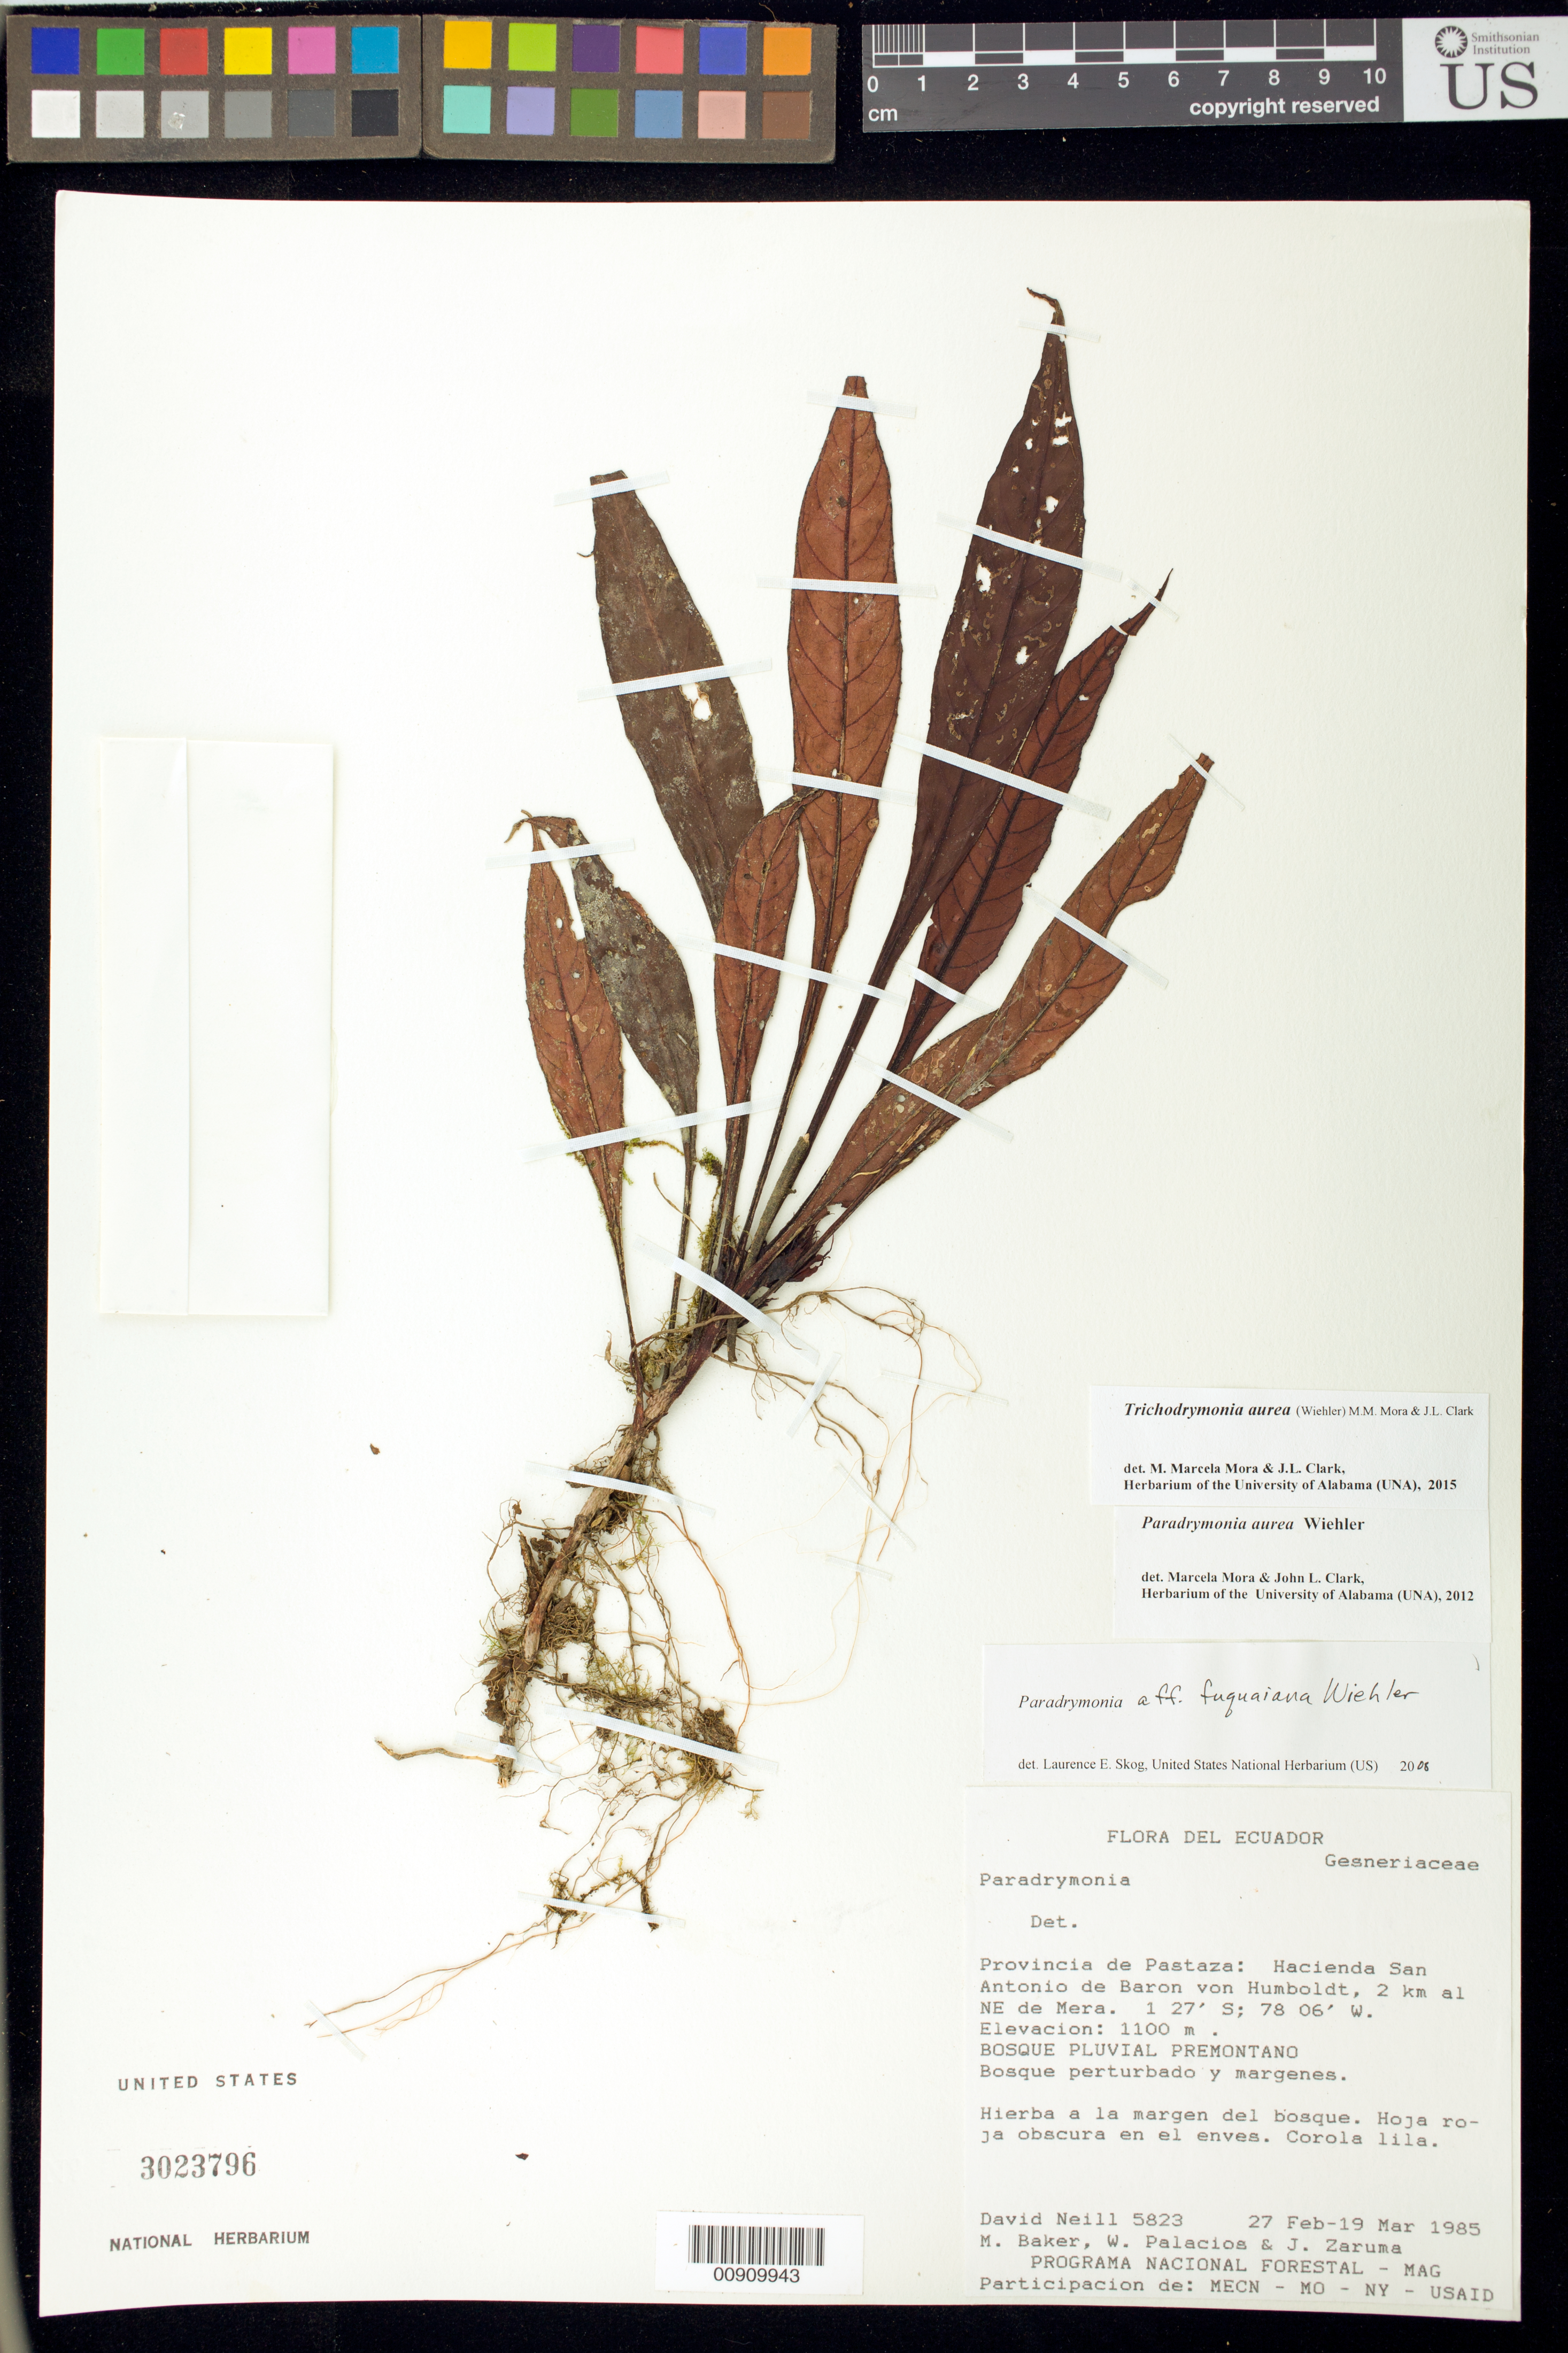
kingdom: Plantae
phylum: Tracheophyta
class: Magnoliopsida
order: Lamiales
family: Gesneriaceae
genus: Trichodrymonia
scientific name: Trichodrymonia aurea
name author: (Wiehler) M.M. Mora & J.L. Clark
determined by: Mora, M. M.; Clark, J. L.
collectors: D. A. Neill & et al.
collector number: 5823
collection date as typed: Feb-Mar 1985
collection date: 1985-02/1985-03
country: Ecuador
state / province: Pastaza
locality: Provincia de Pastaza: Hacienda San Antonio de Baron von Humboldt, 2 km al NE de Mera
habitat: Bosque pluvial premontano, bosque perturbado y margenes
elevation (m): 1100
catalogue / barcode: US 3023796